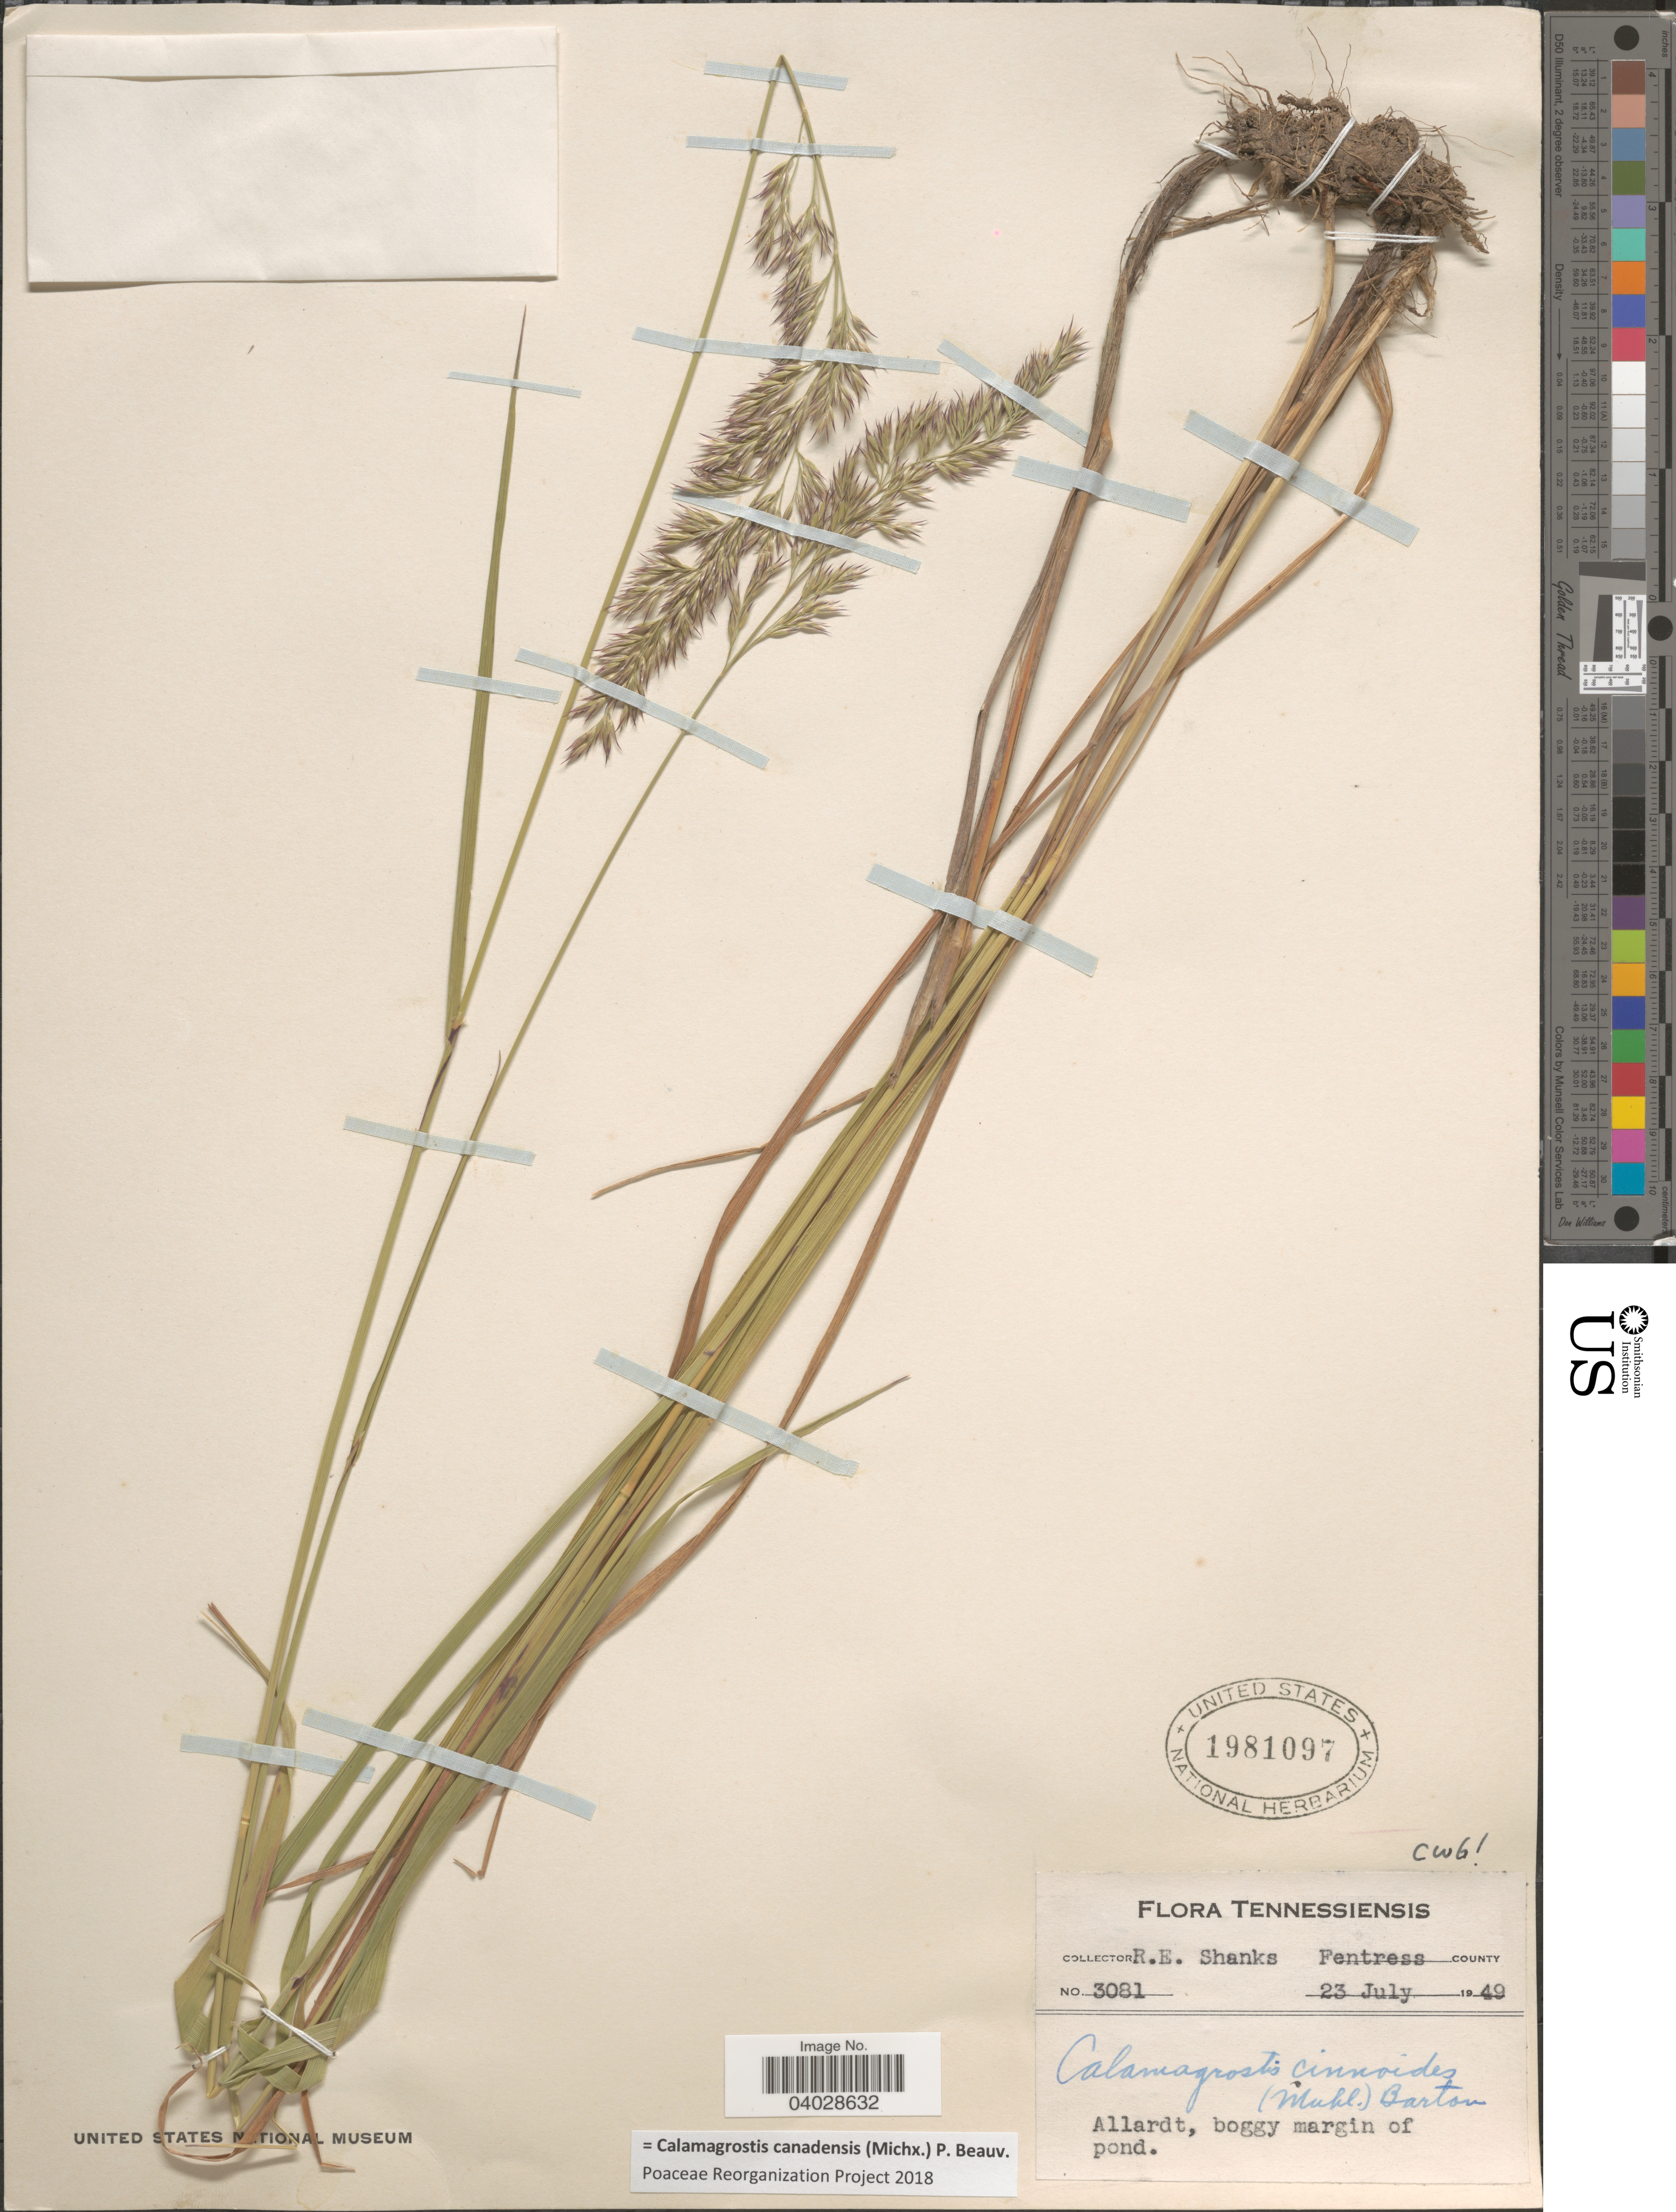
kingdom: Plantae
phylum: Tracheophyta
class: Liliopsida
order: Poales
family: Poaceae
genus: Calamagrostis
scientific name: Calamagrostis canadensis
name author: (Michx.) P. Beauv.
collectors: R. Shanks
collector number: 3081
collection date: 1949-07-23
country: United States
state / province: Tennessee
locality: Tennessiensis. Fentress county. Allardt, boggy margin of pond.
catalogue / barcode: US 1981097